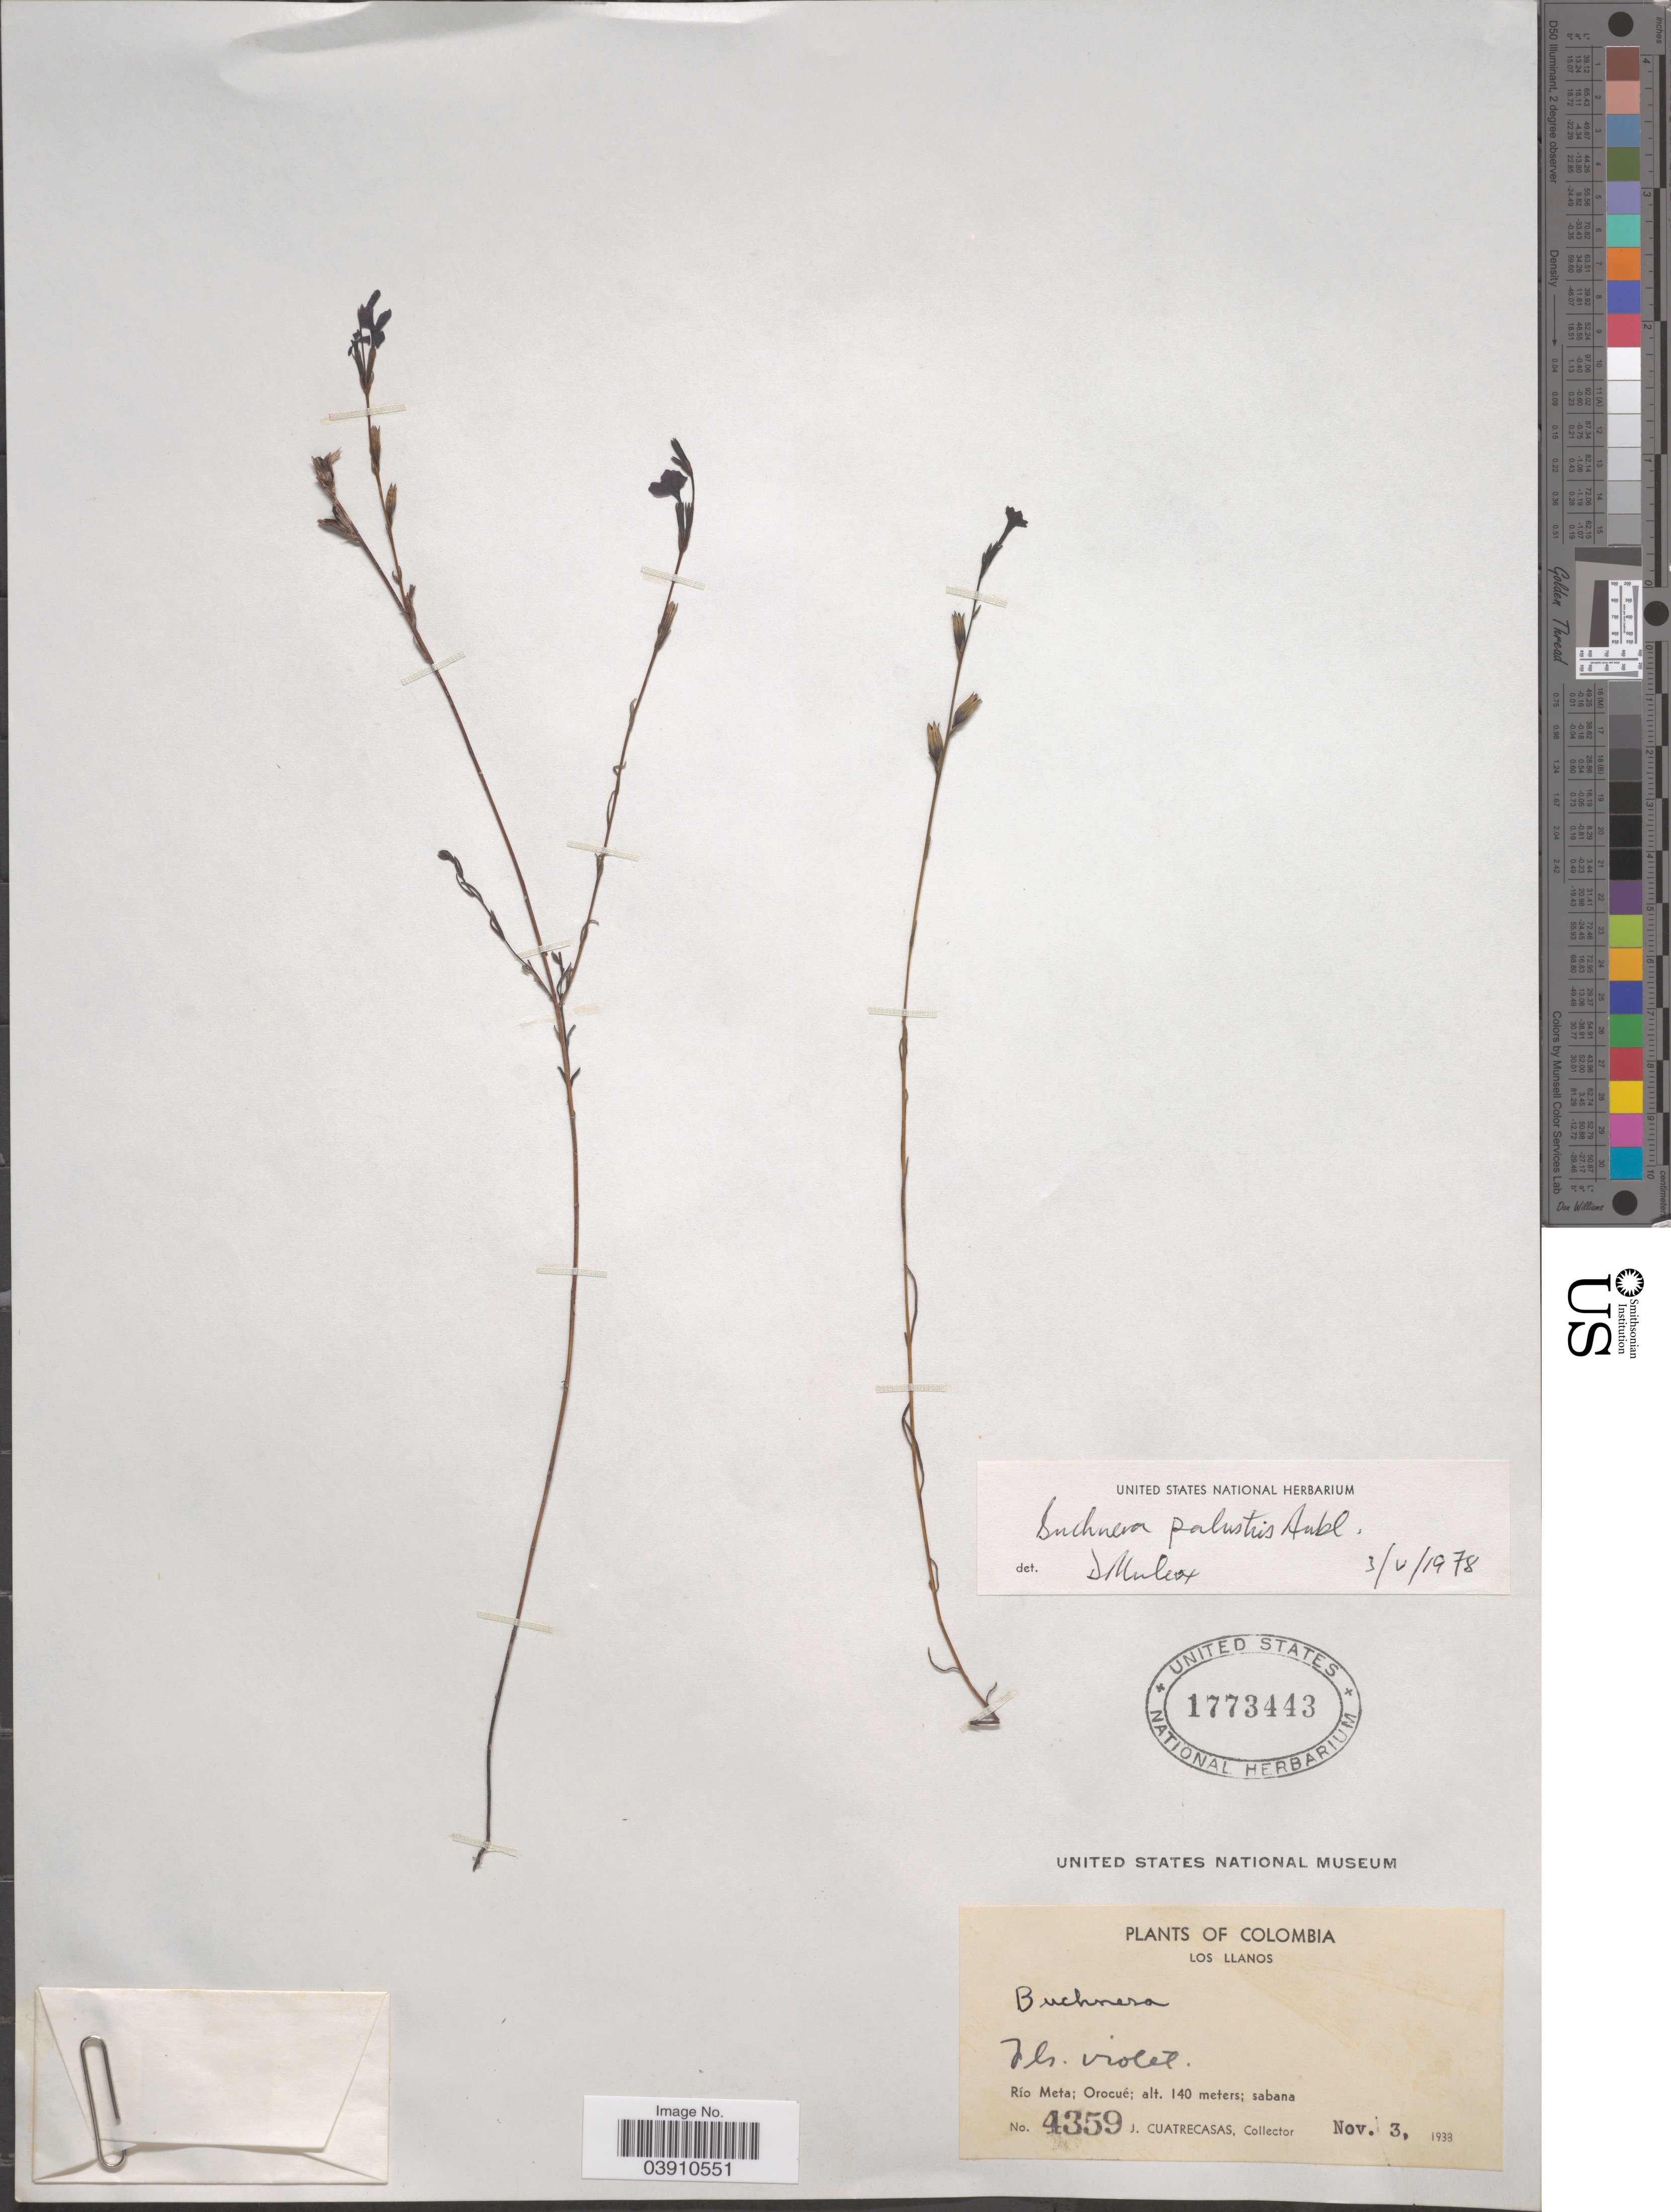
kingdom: Plantae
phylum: Tracheophyta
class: Magnoliopsida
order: Lamiales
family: Orobanchaceae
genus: Buchnera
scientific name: Buchnera palustris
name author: (Aubl.) Spreng.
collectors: J. Cuatrecasas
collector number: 4359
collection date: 1938-11-03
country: Colombia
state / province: Meta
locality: Los Llanos. Río Meta; Orocué.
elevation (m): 140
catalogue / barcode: US 1773443